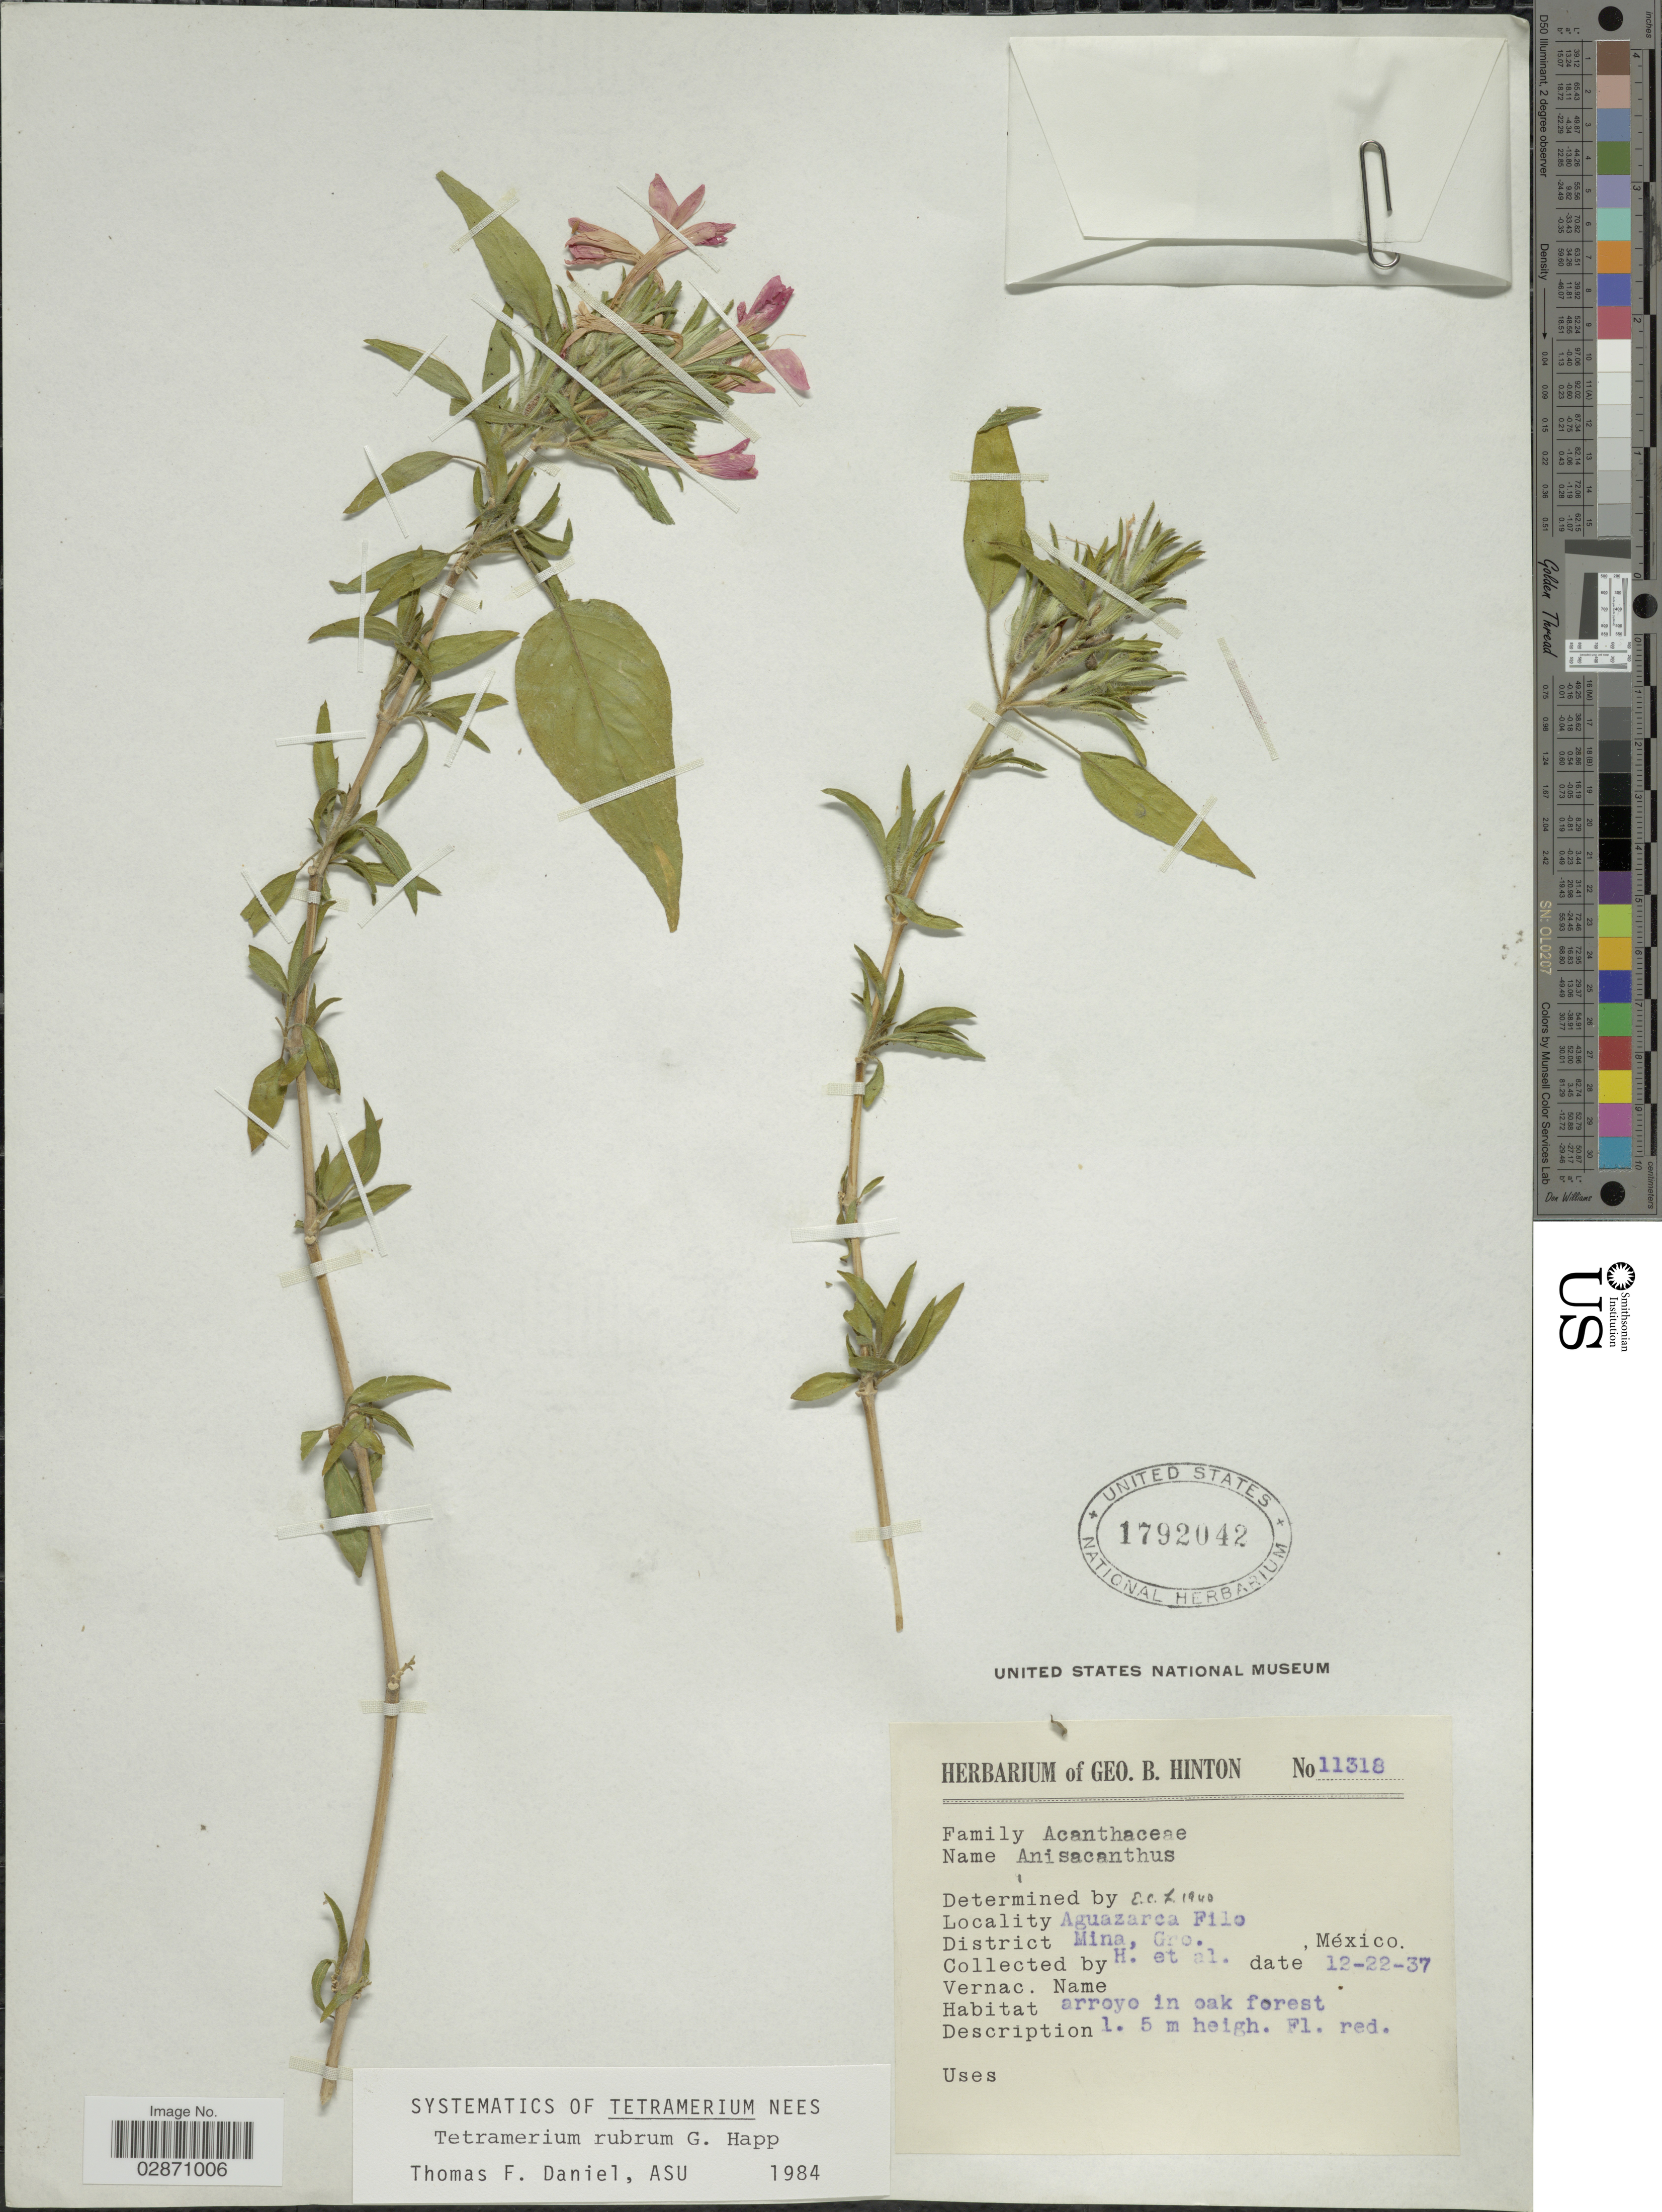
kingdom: Plantae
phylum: Tracheophyta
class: Magnoliopsida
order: Lamiales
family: Acanthaceae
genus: Tetramerium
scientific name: Tetramerium rubrum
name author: Happ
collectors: G. B. Hinton & et al.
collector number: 11318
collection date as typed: Transcribed d/m/y: 22/12/37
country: Mexico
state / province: Guerrero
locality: Aguazarca Filo, District Mina.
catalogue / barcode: US 1792042